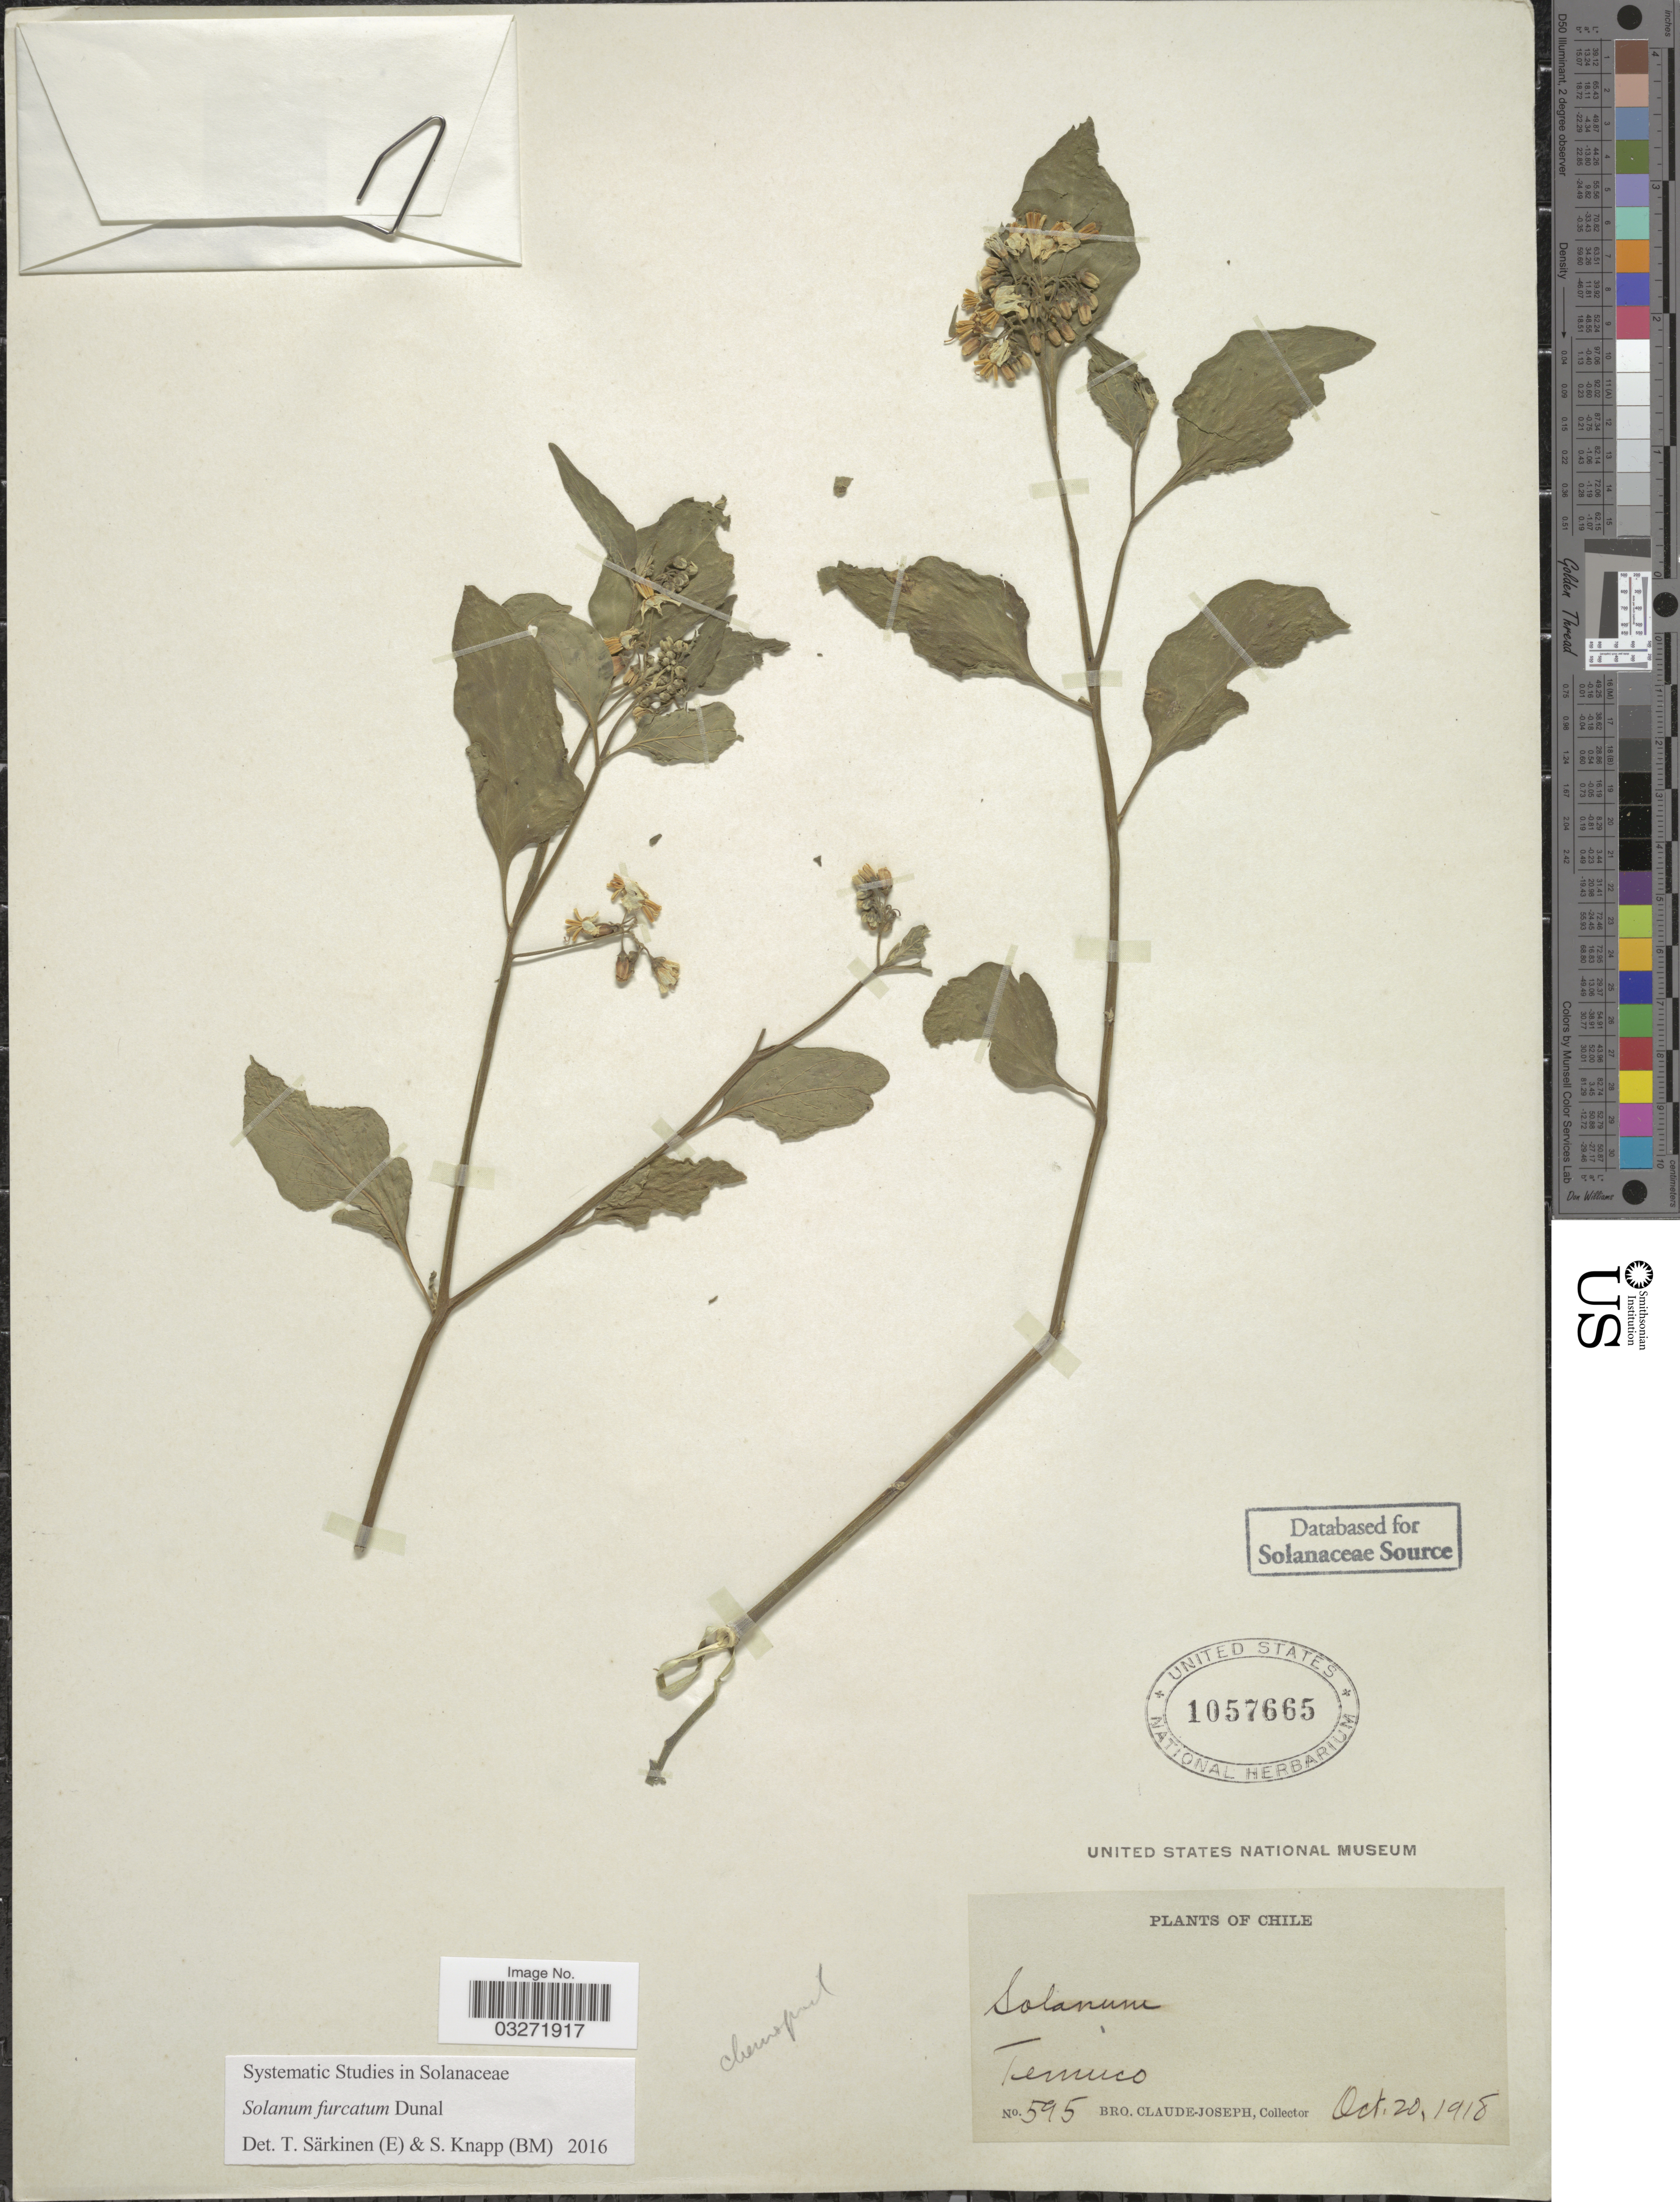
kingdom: Plantae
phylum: Tracheophyta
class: Magnoliopsida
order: Solanales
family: Solanaceae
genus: Solanum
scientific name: Solanum furcatum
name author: Dunal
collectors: Bro. Claude-Joseph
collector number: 595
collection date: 1918-10-20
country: Chile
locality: Temuco.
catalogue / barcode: US 1057665